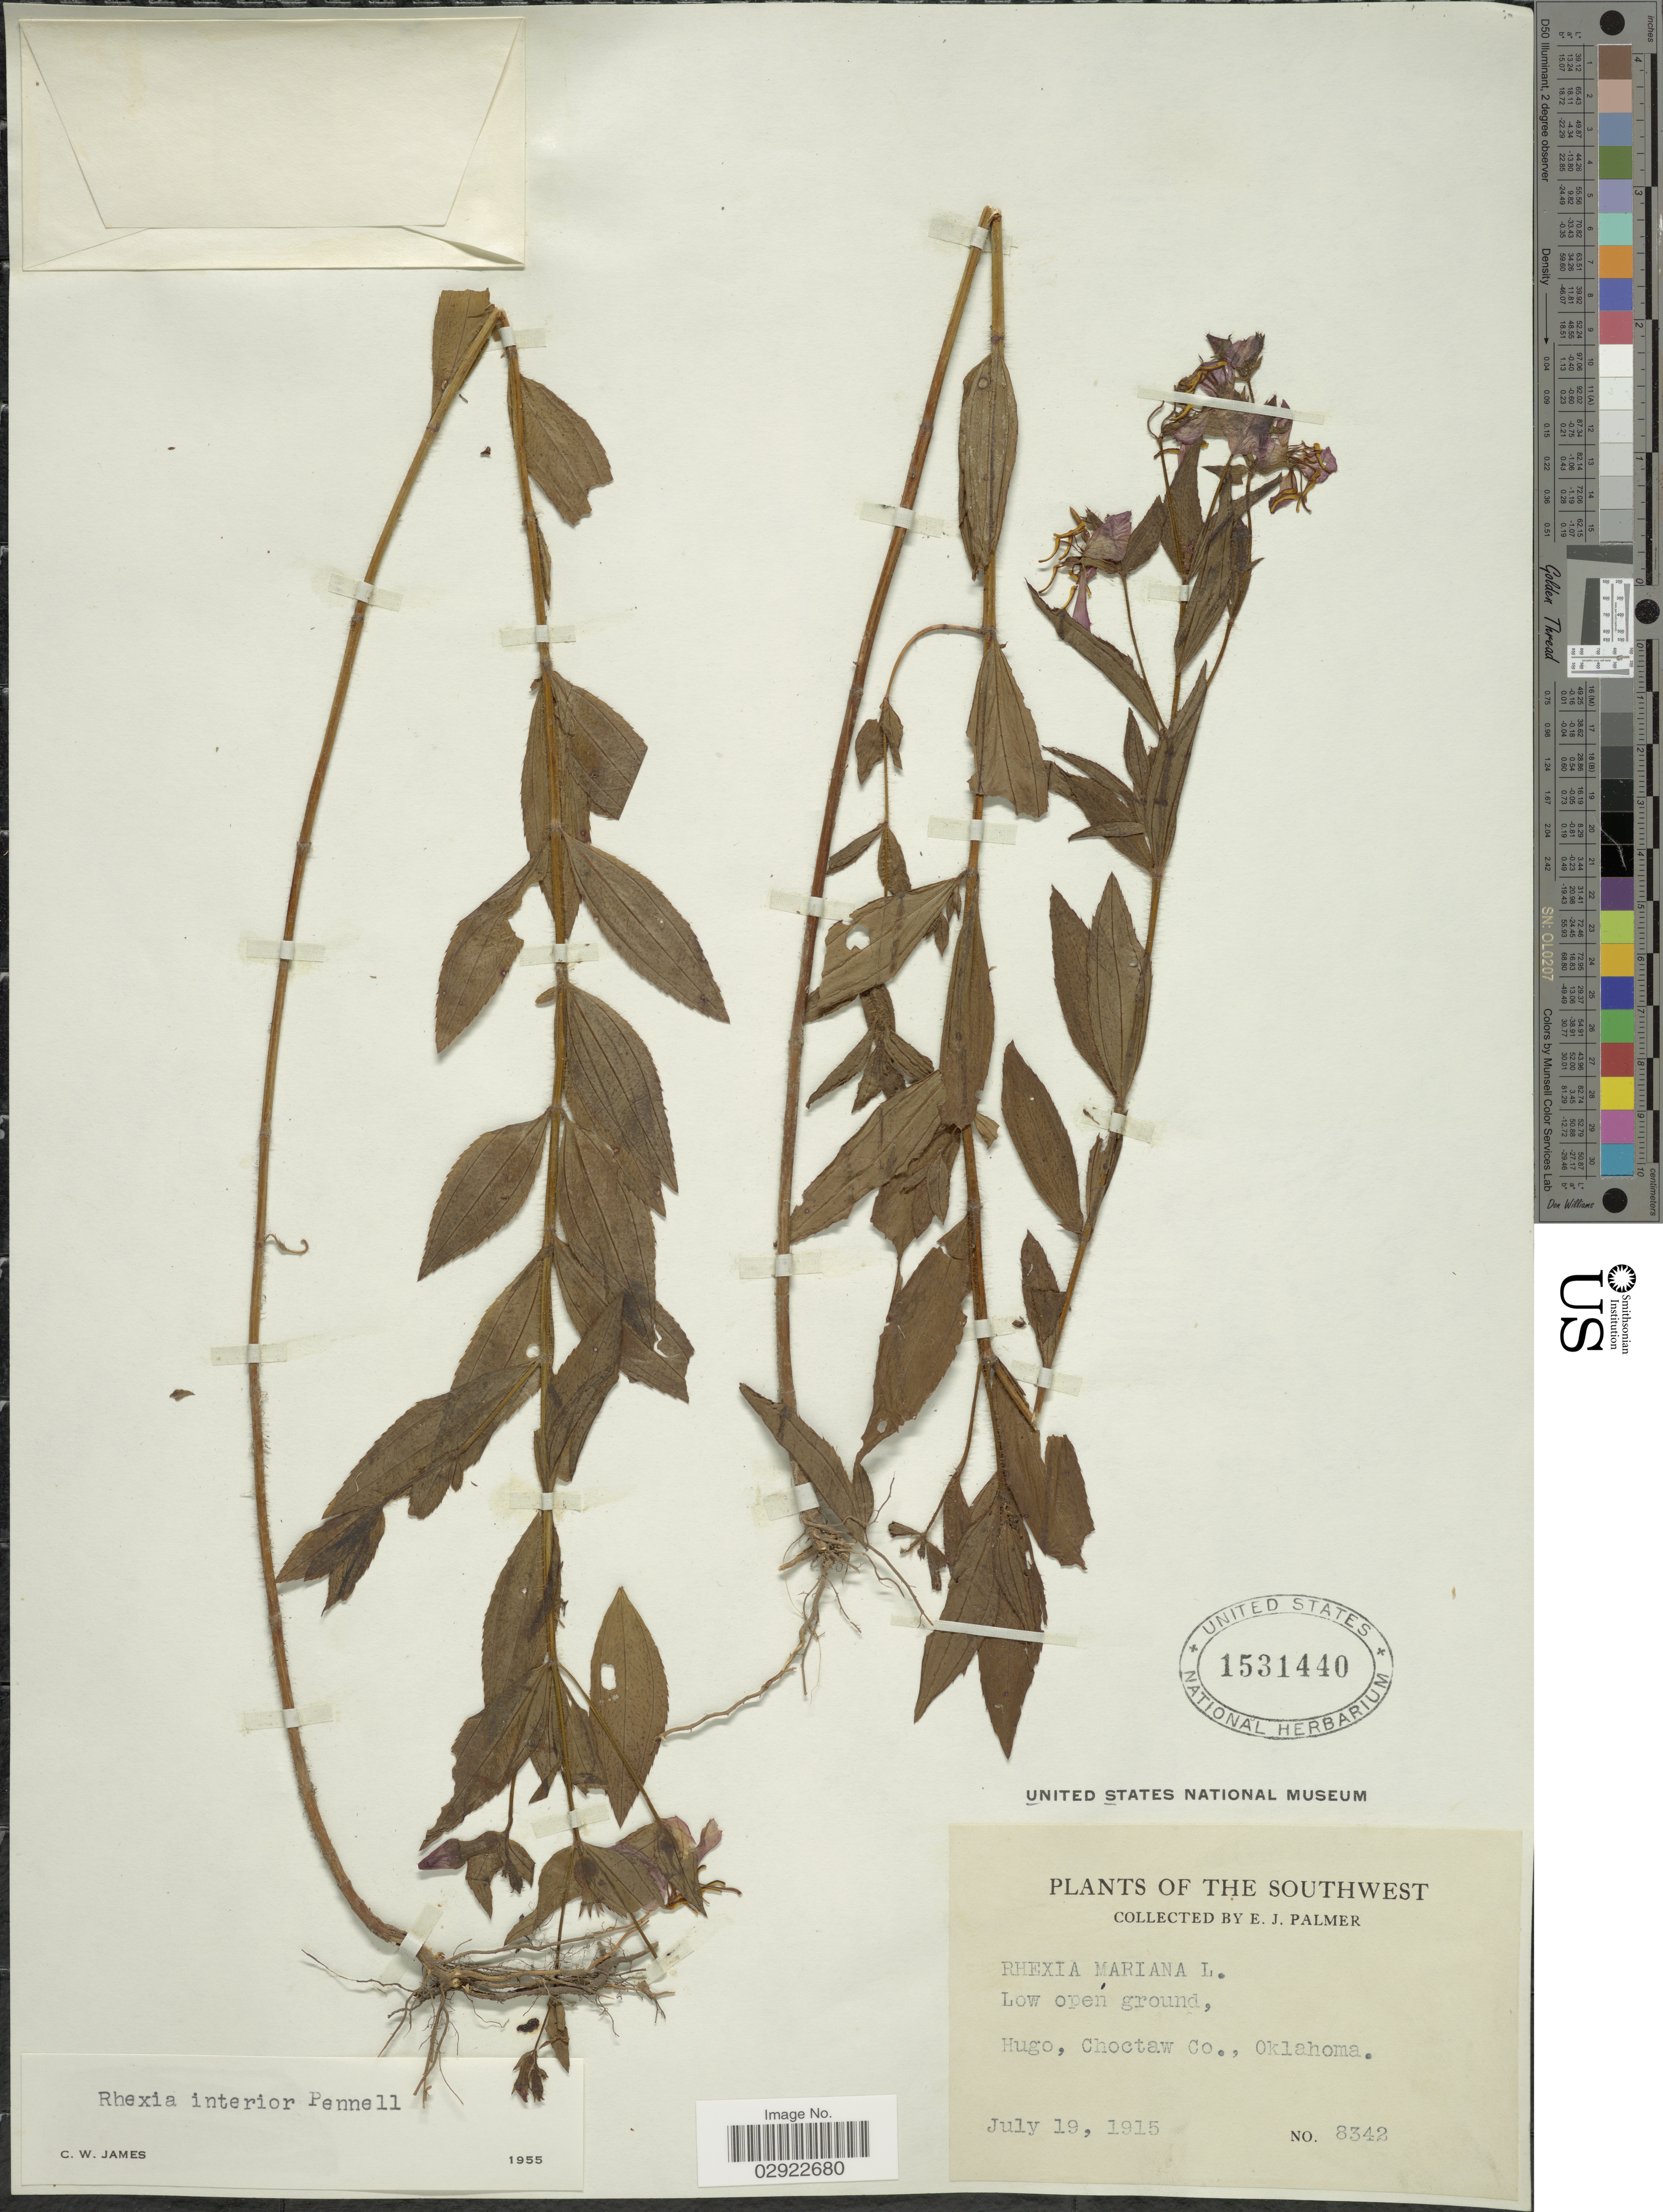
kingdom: Plantae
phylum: Tracheophyta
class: Magnoliopsida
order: Myrtales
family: Melastomataceae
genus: Rhexia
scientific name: Rhexia interior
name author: Pennell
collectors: E. J. Palmer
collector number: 8342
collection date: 1915-07-19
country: United States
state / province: Oklahoma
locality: The Southwest. Hugo, Choctaw Co.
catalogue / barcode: US 1531440